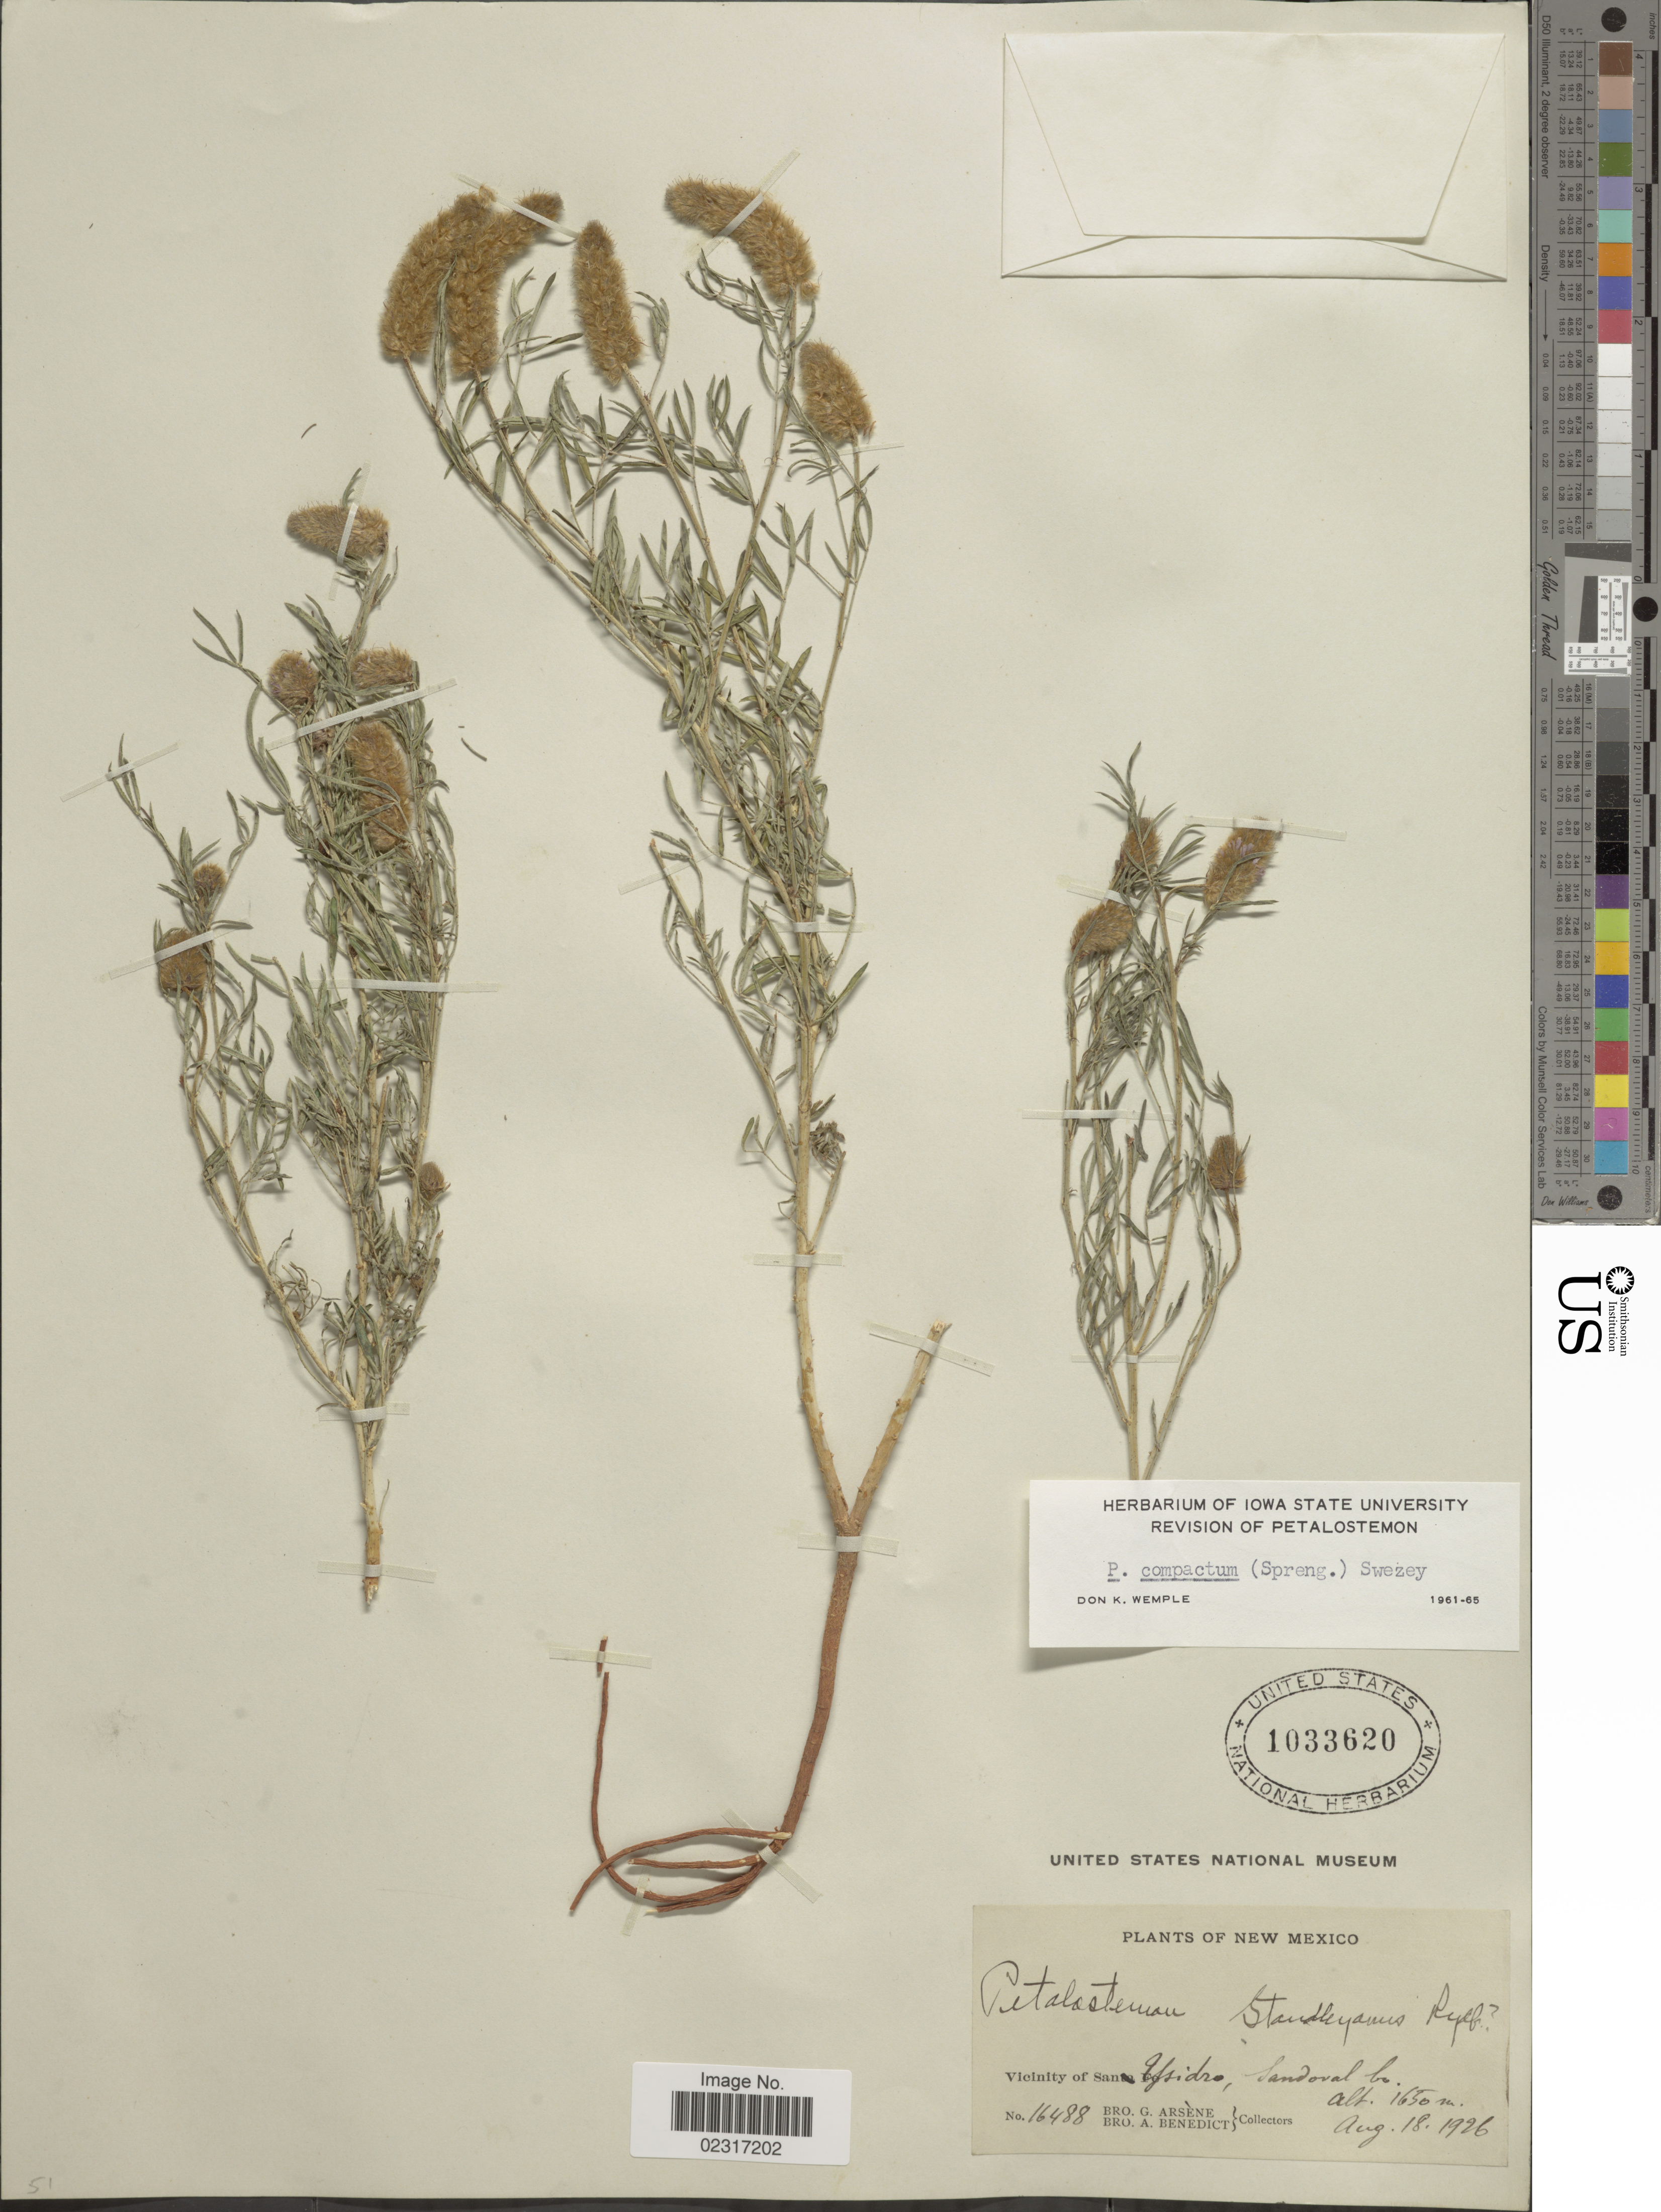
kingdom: Plantae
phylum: Tracheophyta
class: Magnoliopsida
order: Fabales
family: Fabaceae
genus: Dalea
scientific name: Dalea compacta var. pubescens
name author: (A. Gray) Barneby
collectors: Bro. G. Arsène & Bro. A. Benedict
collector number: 16488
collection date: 1926-08-18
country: United States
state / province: New Mexico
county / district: Sandoval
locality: Vicinity of San Ysidro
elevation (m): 1650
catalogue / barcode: US 1033620